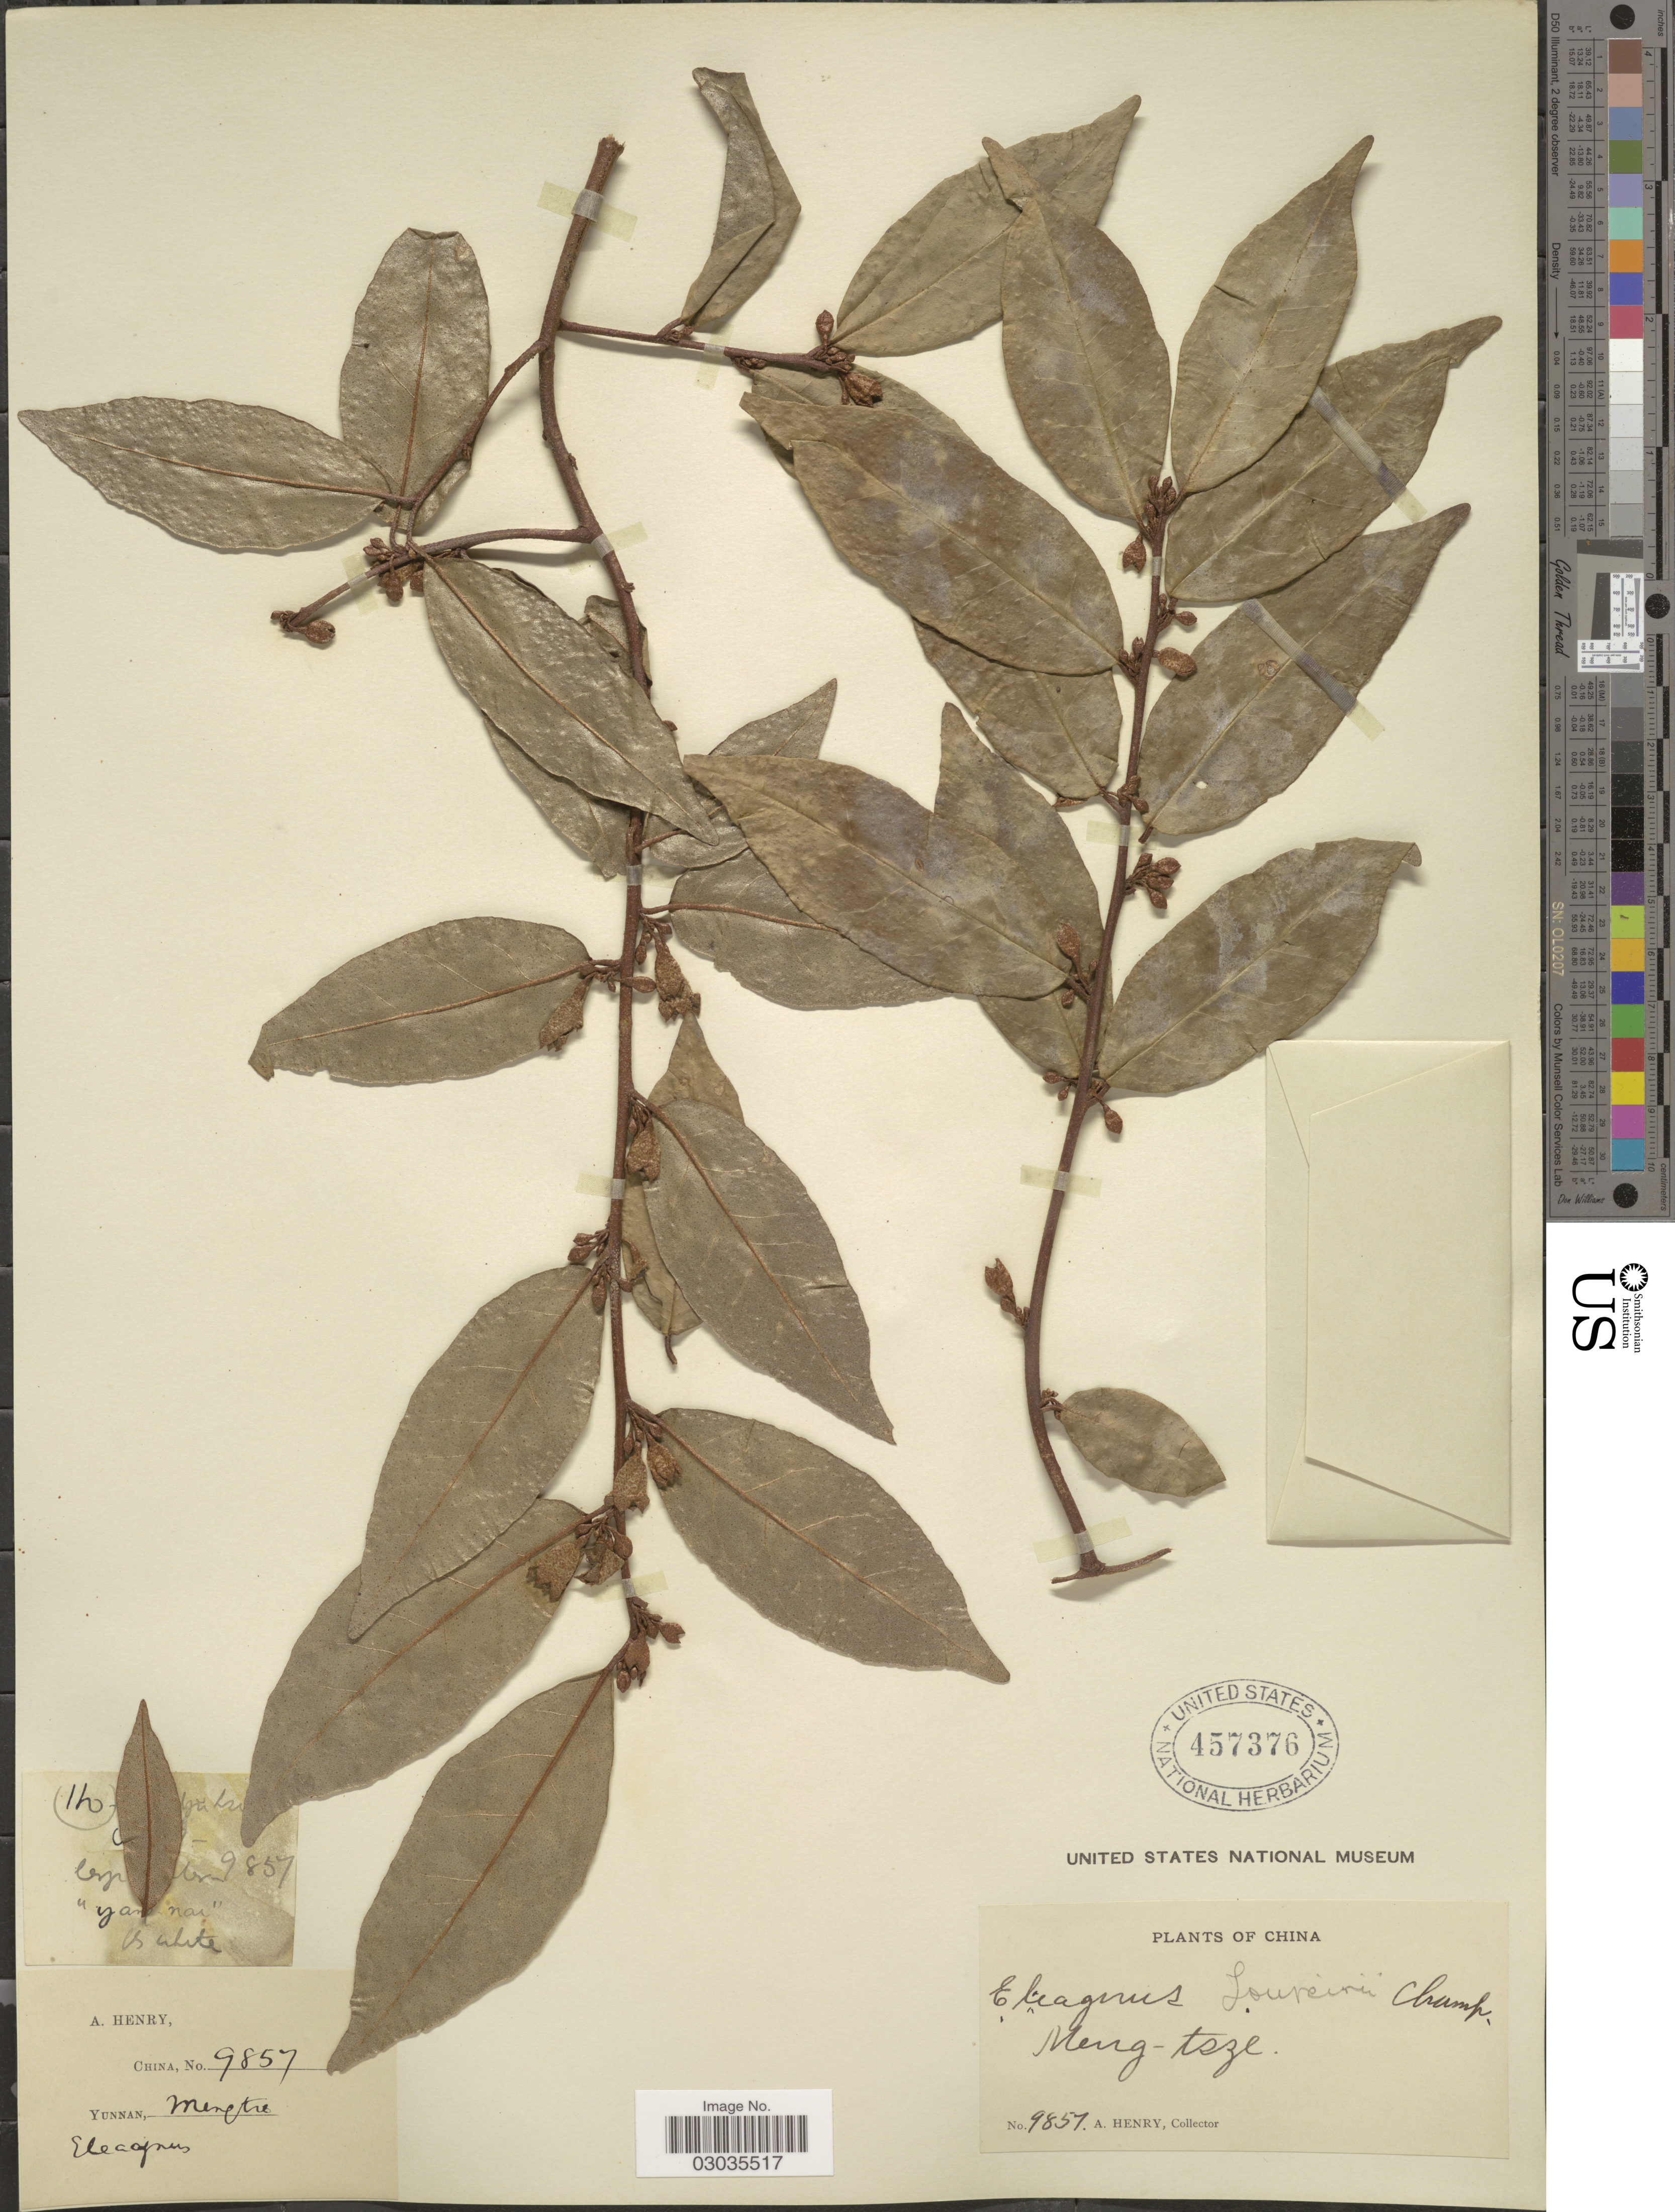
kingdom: Plantae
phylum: Tracheophyta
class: Magnoliopsida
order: Rosales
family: Elaeagnaceae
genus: Elaeagnus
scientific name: Elaeagnus loureiri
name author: Champ. ex Benth.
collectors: A. Henry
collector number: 9857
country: China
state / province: Yunnan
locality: [illegible text] Meng-tsze.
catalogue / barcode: US 457376